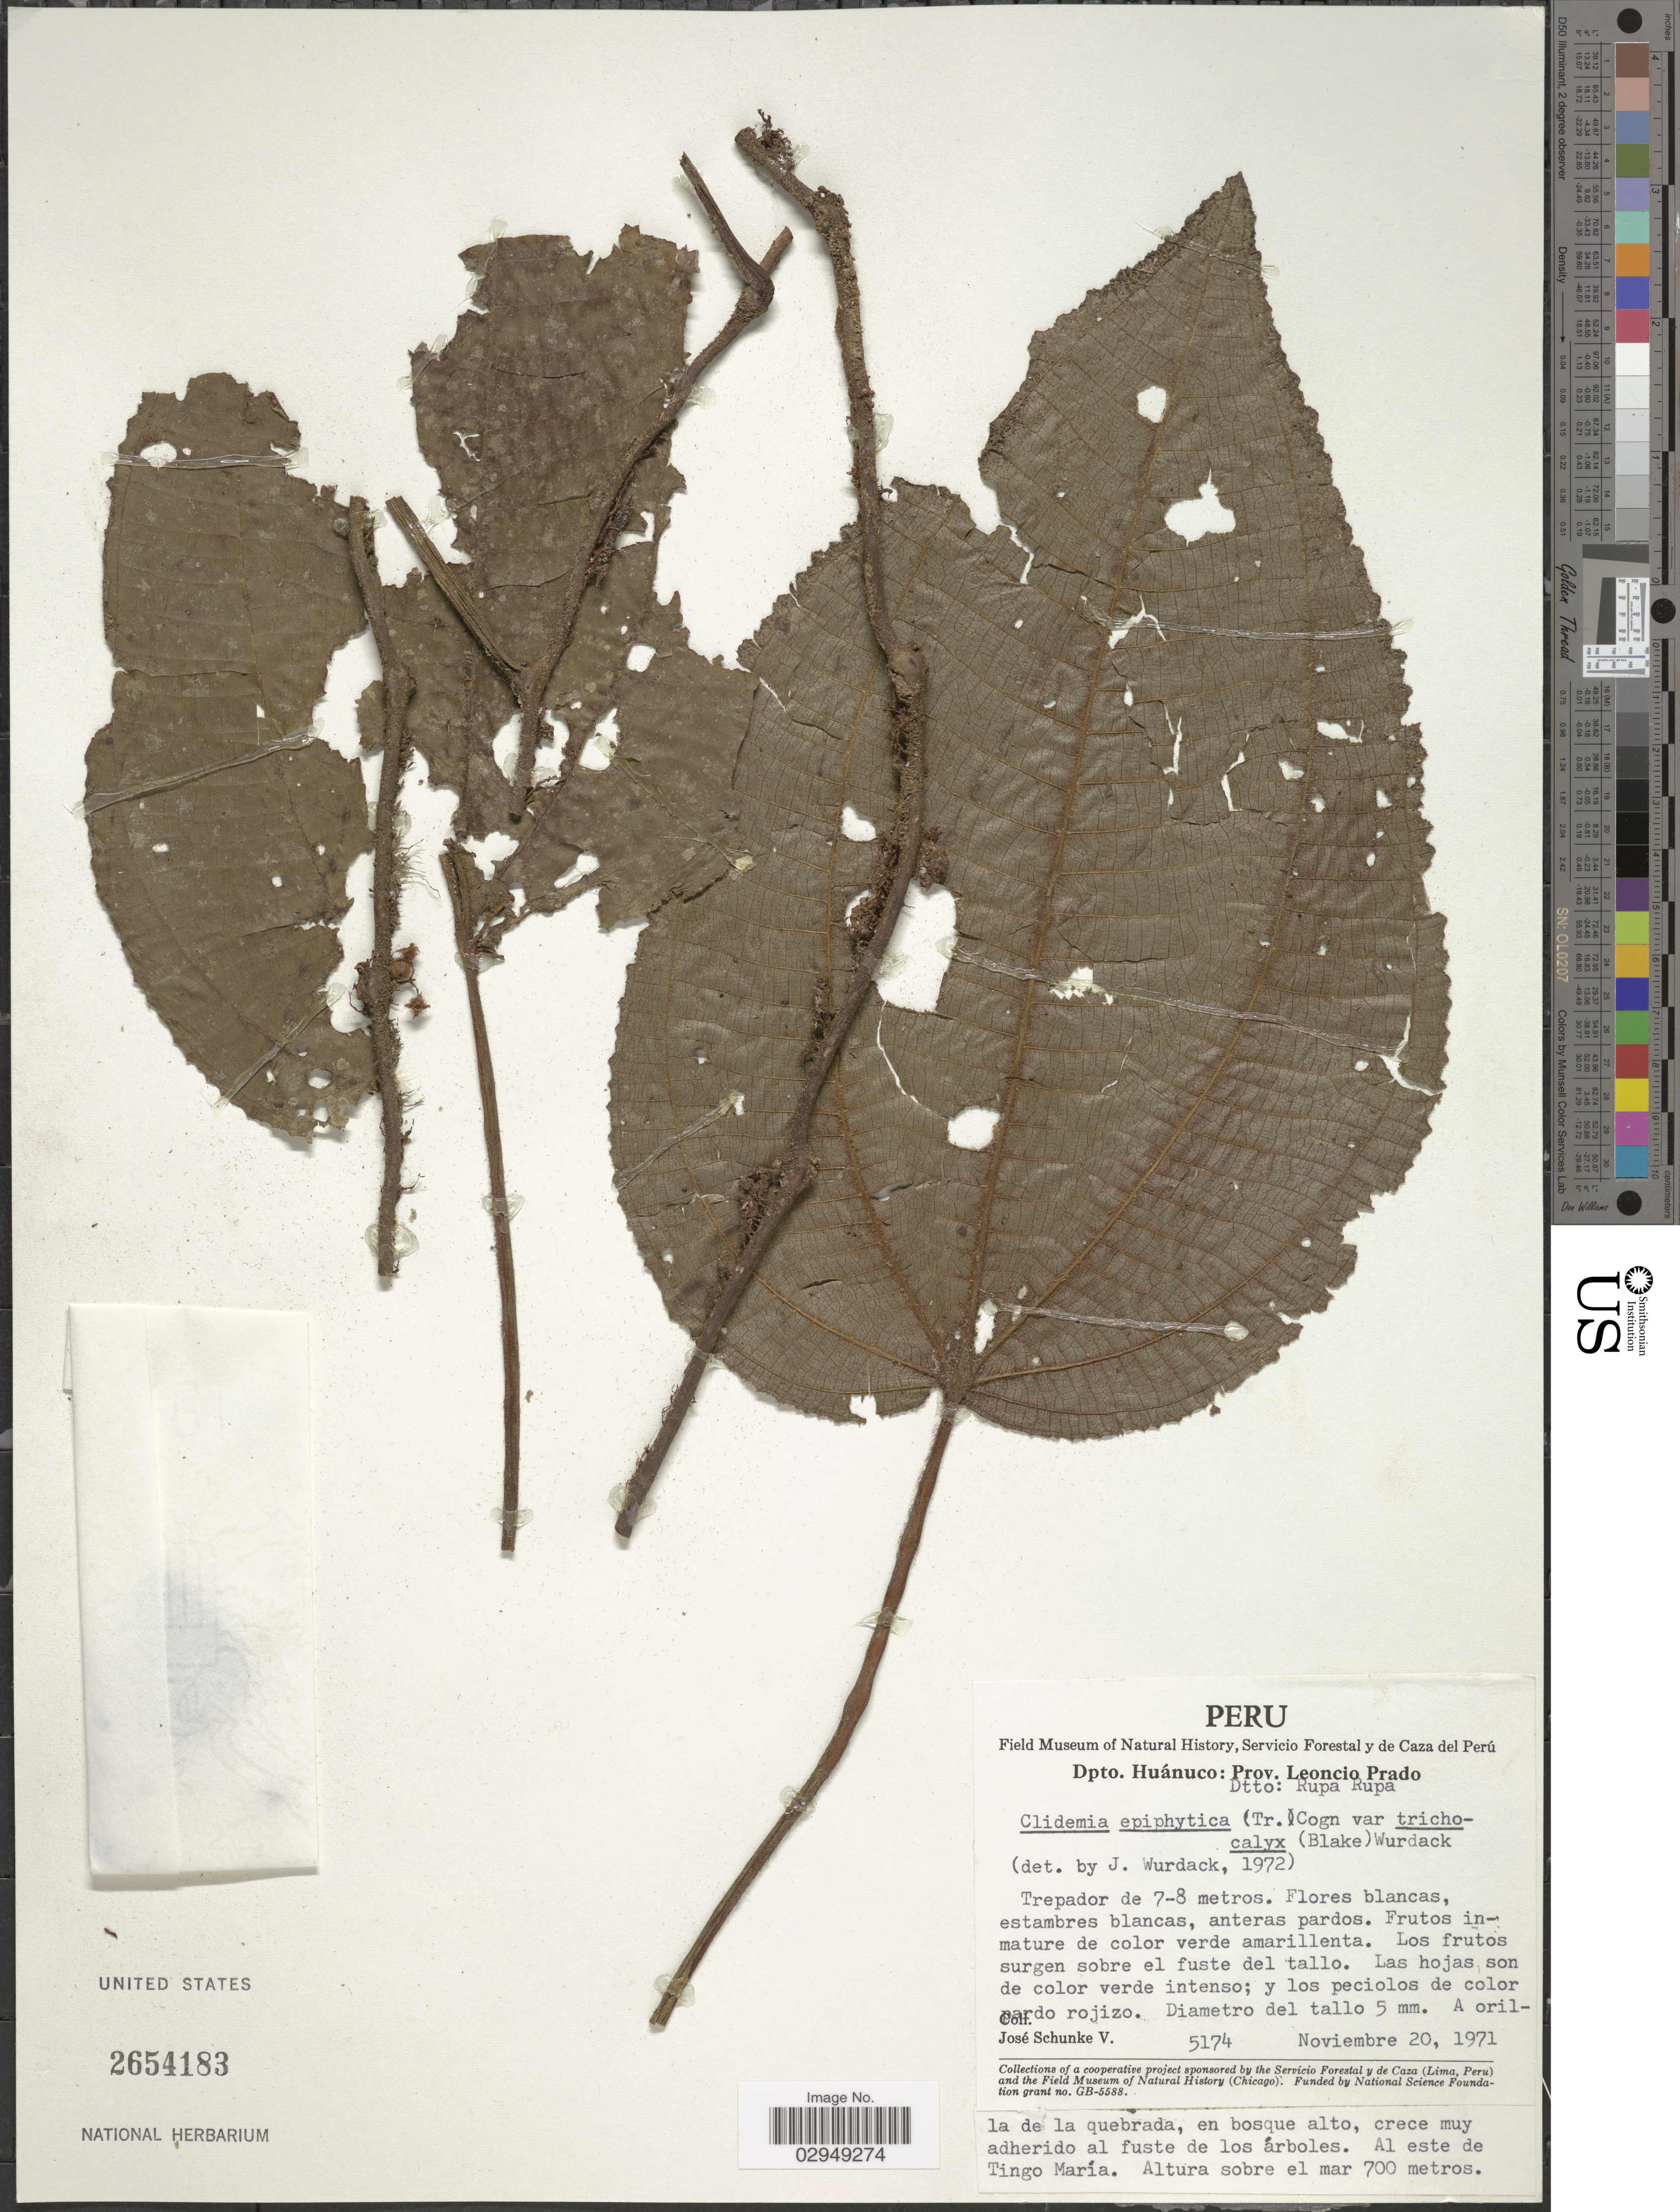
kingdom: Plantae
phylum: Tracheophyta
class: Magnoliopsida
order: Myrtales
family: Melastomataceae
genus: Clidemia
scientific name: Clidemia epiphytica var. trichocalyx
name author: (S.F. Blake) Wurdack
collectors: J. Schunke Vigo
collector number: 5174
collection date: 1971-11-20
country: Peru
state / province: Huánuco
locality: Dpto. Huánuco, Prov. Leoncio Prado, Dtto. Rupa Rupa, Al este de Tingo María.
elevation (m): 700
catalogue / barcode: US 2654183